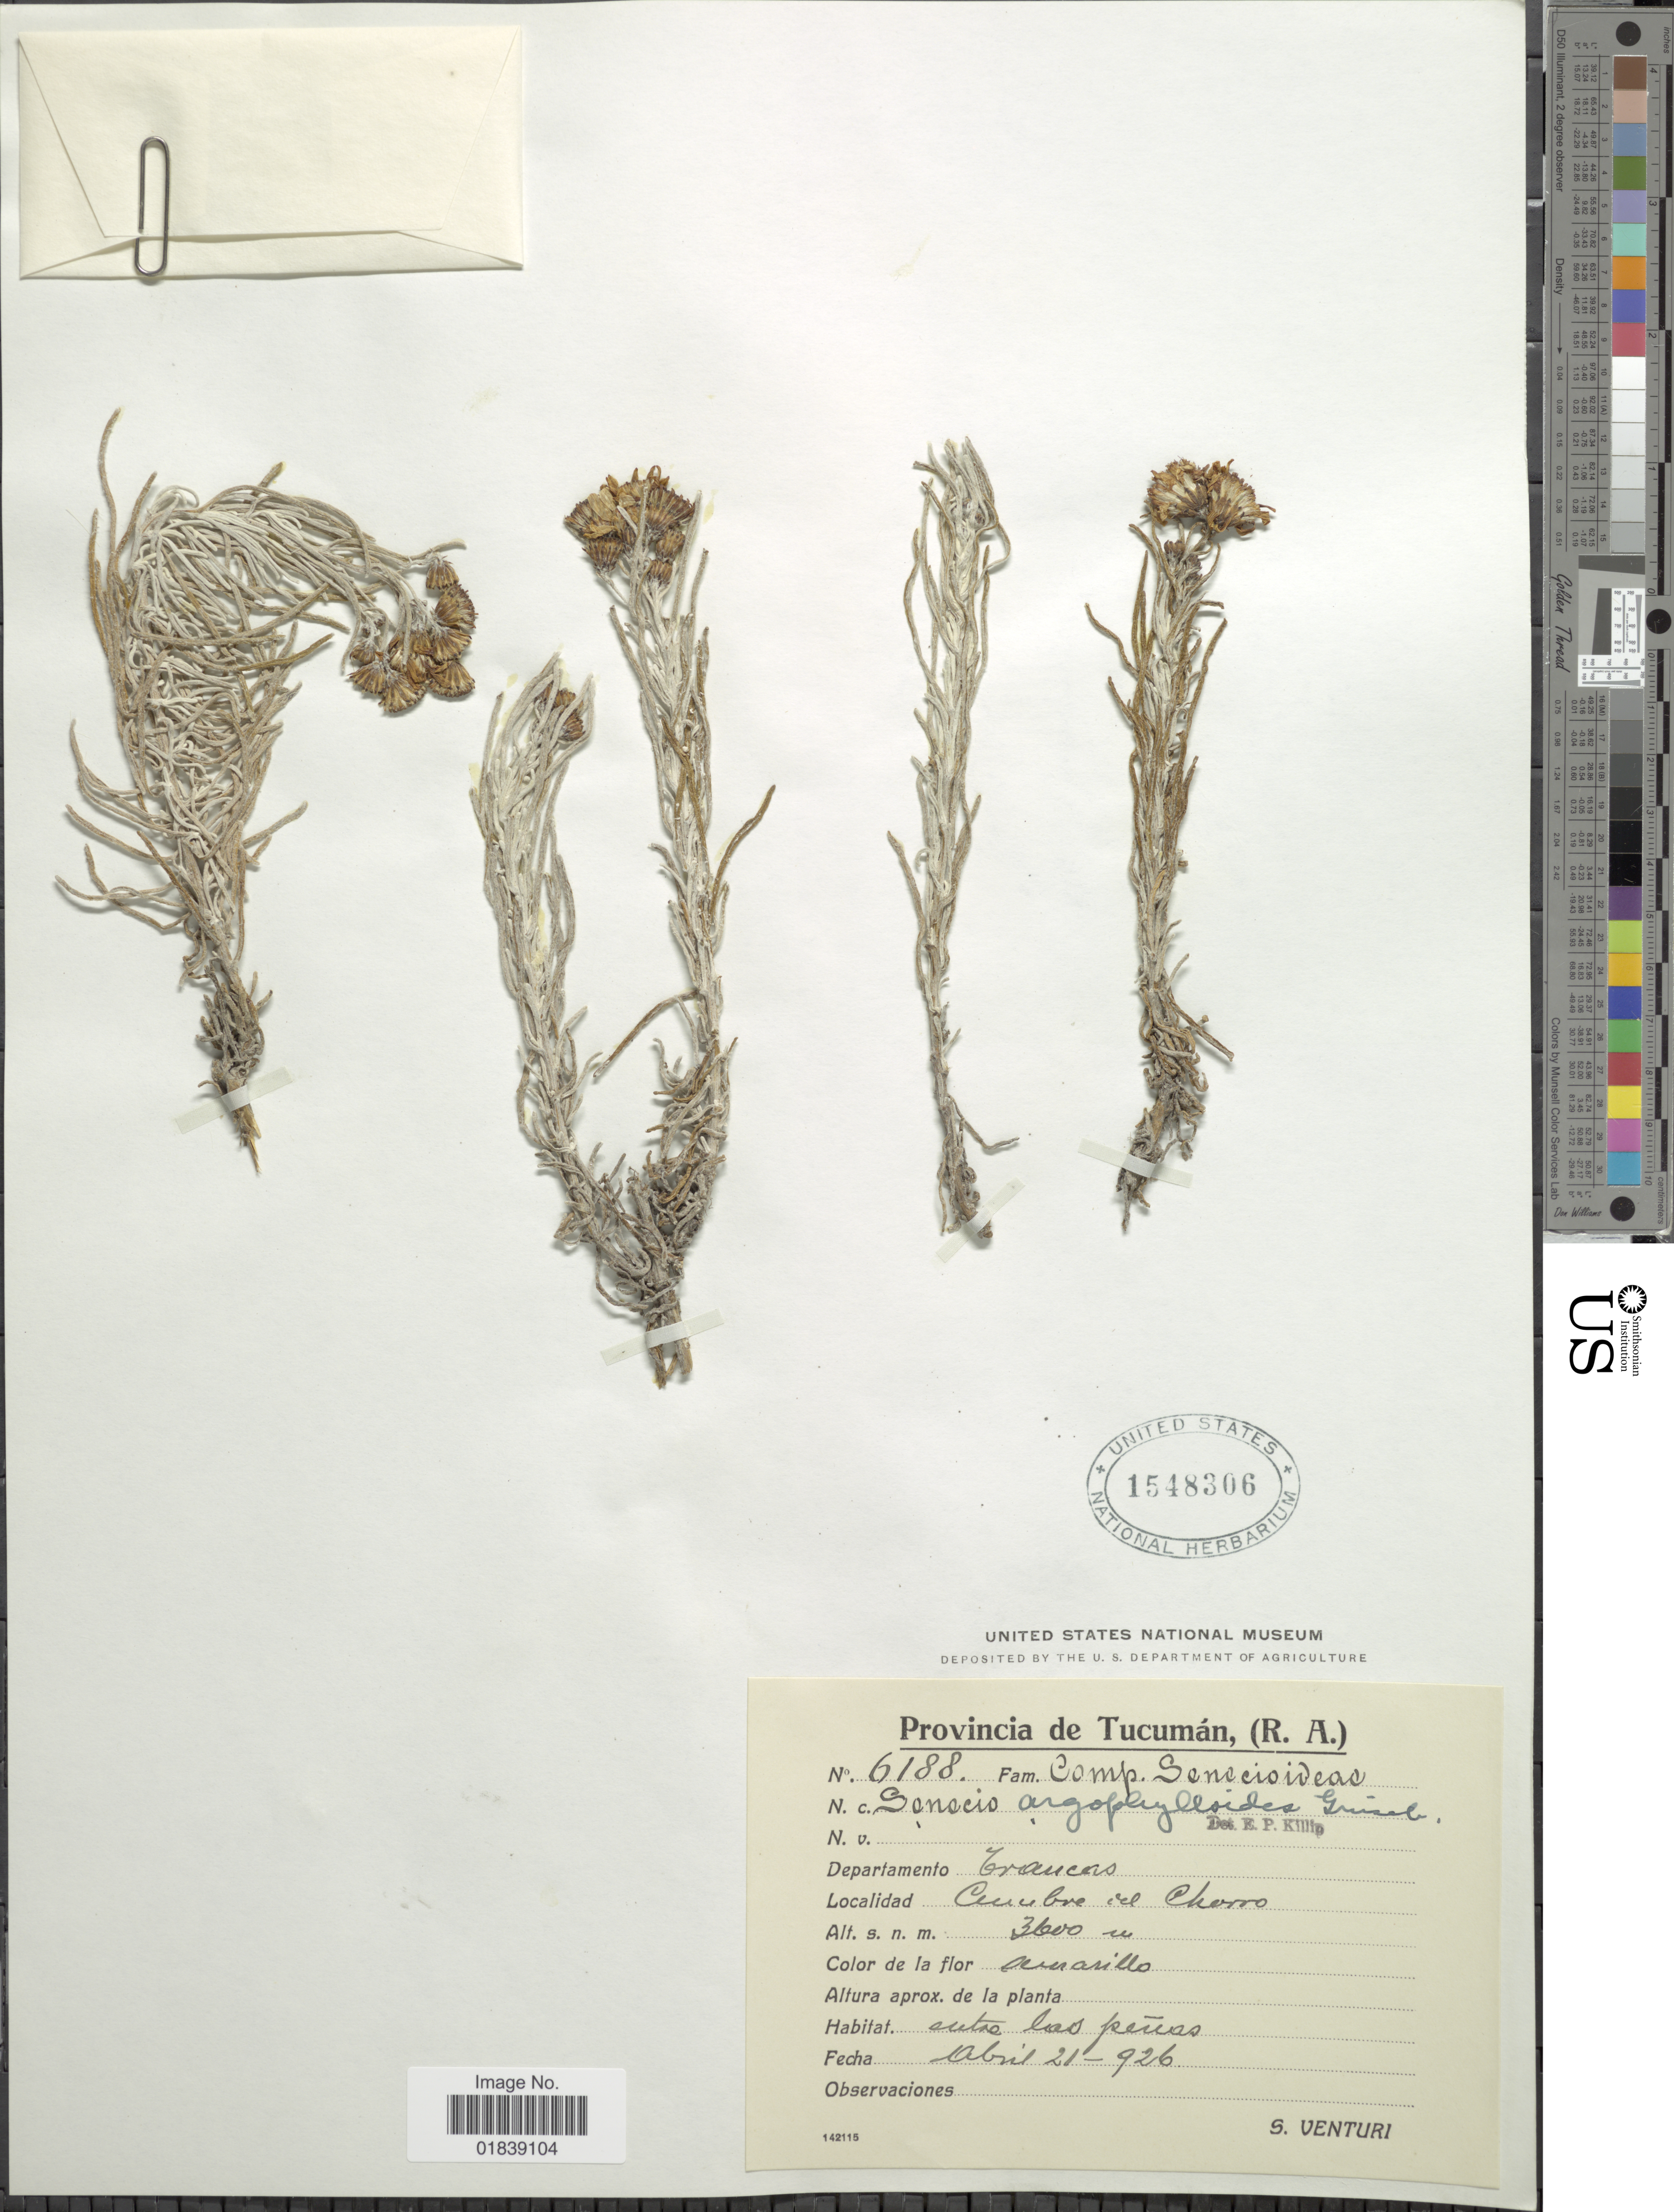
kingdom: Plantae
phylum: Tracheophyta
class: Magnoliopsida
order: Asterales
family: Asteraceae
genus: Senecio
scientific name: Senecio argophylloides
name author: Griseb.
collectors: S. Venturi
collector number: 6188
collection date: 1926-04-21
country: Argentina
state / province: Tucumán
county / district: Trancas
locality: Cumbre del Chorro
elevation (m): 3600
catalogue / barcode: US 1548306